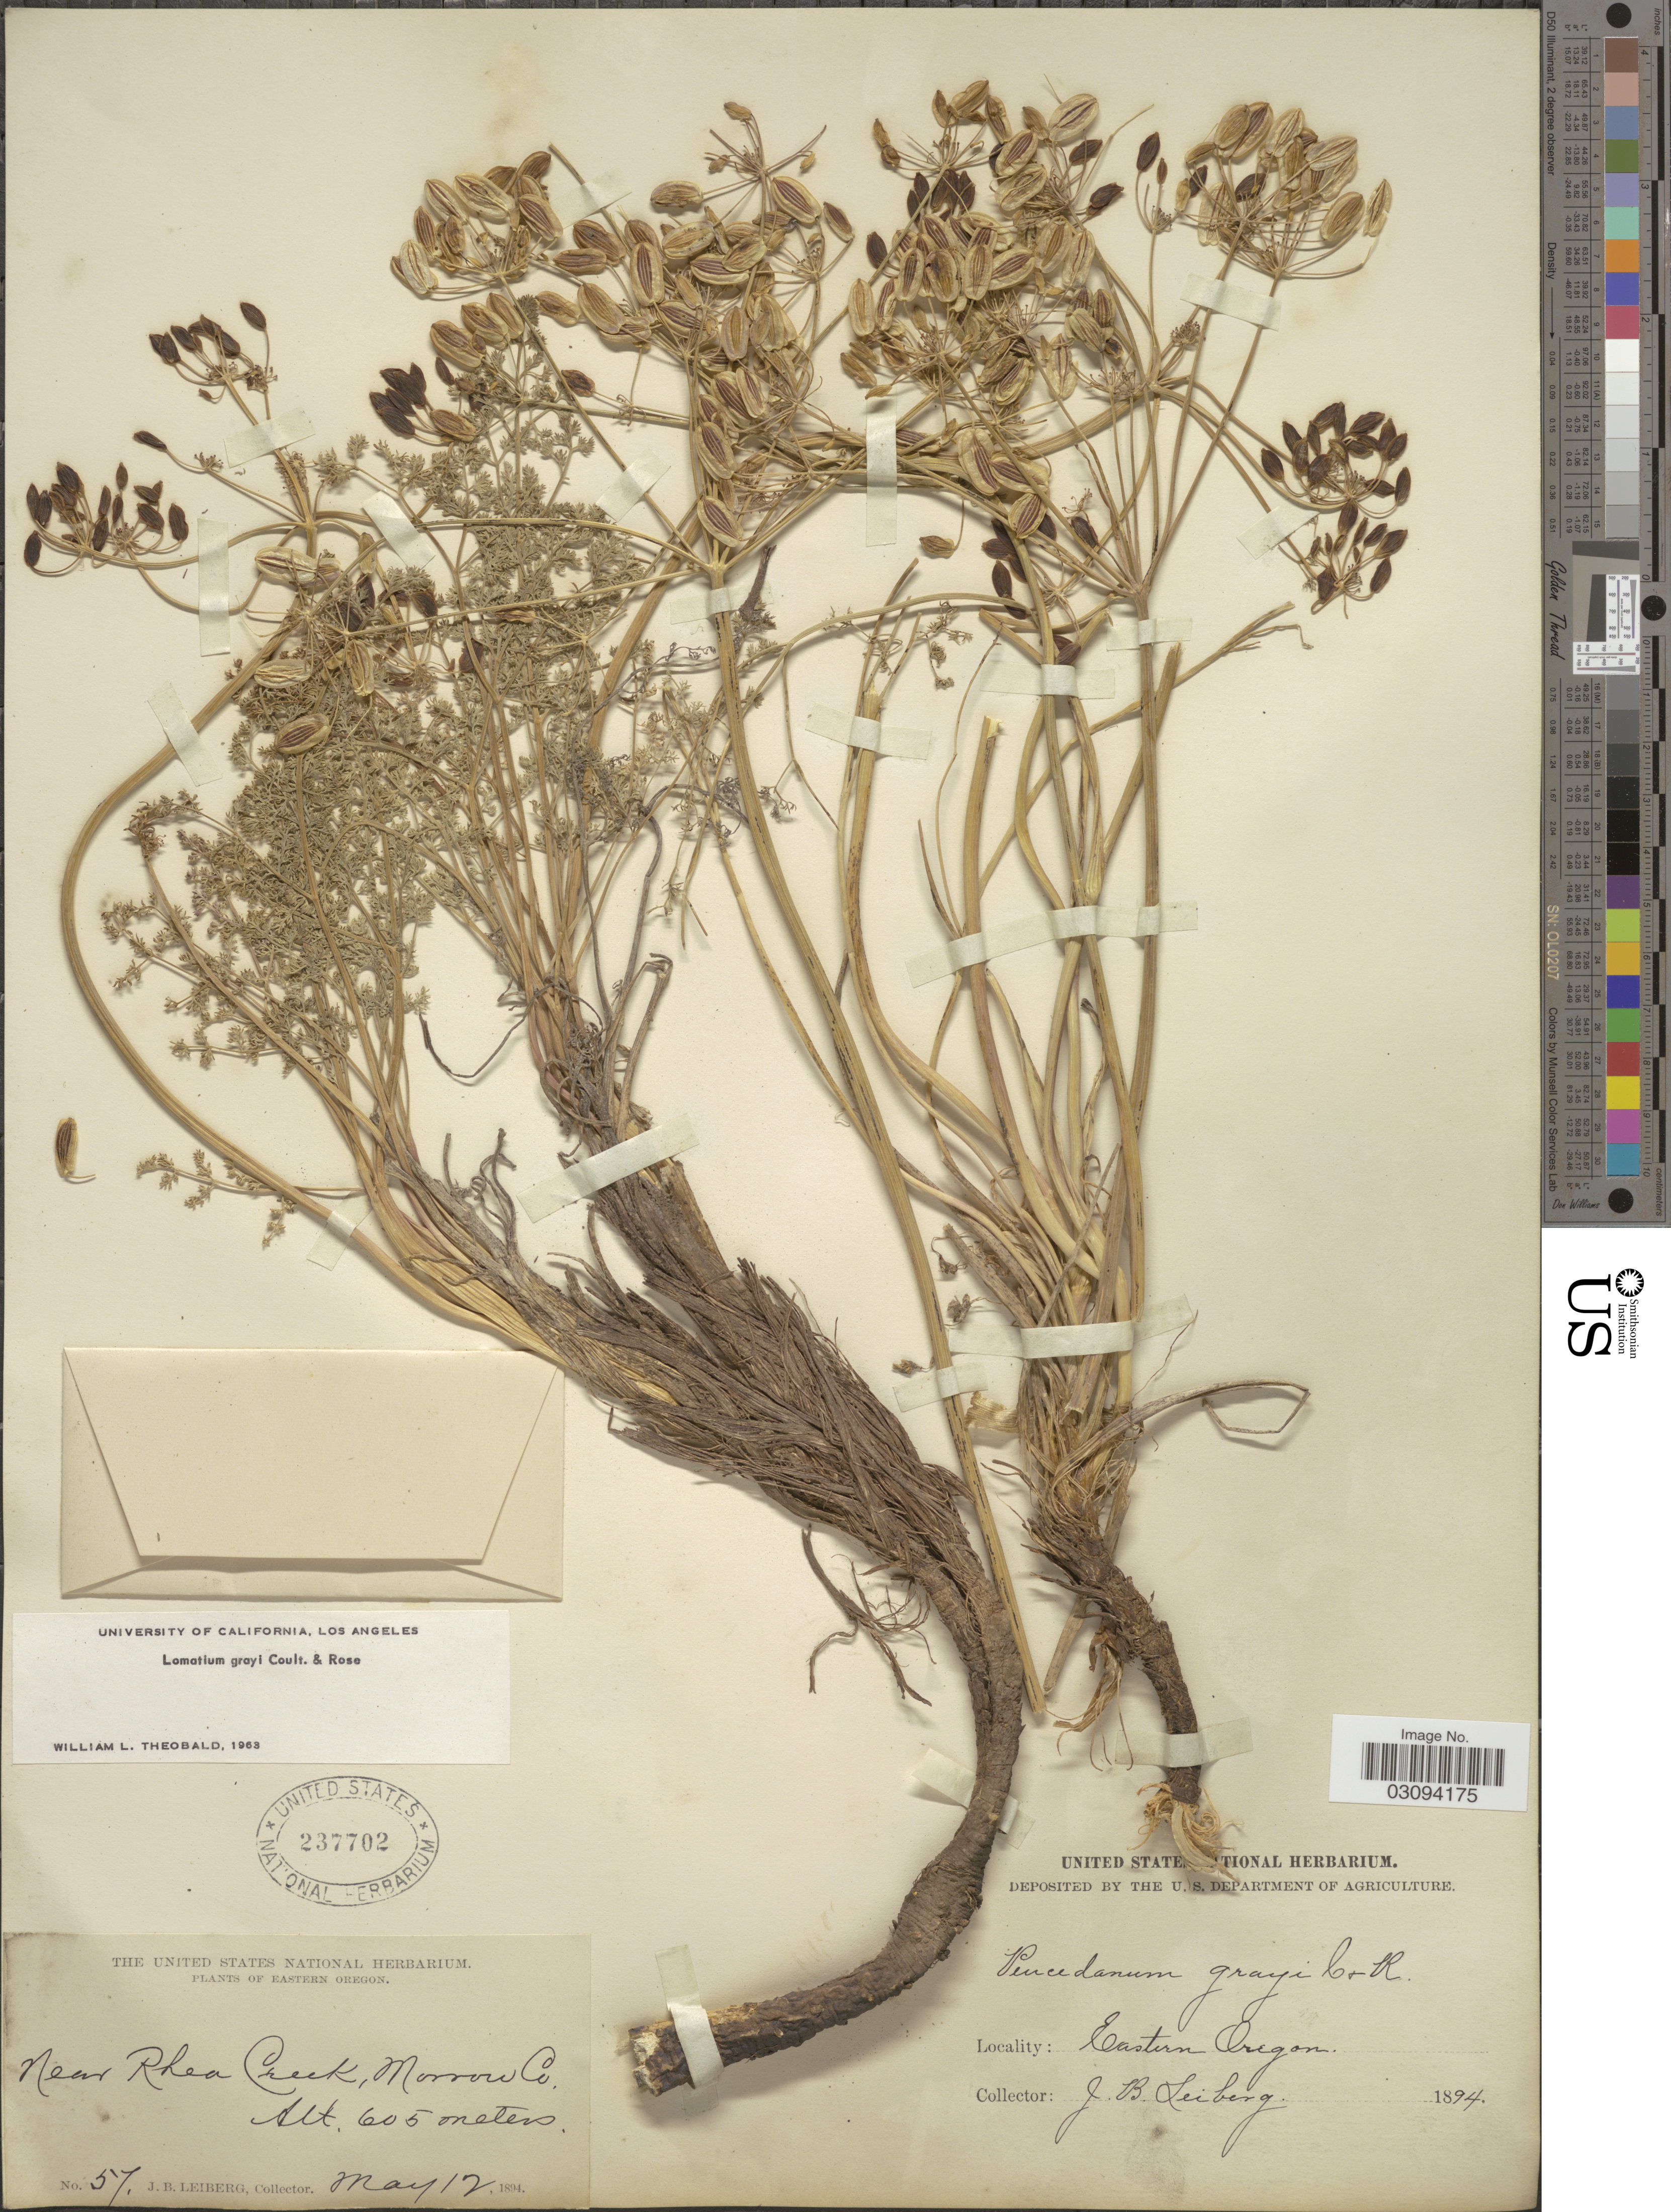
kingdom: Plantae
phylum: Tracheophyta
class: Magnoliopsida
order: Apiales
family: Apiaceae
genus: Lomatium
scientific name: Lomatium grayi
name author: (J.M. Coult. & Rose) J.M. Coult. & Rose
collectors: J. B. Leiberg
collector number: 57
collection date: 1894-05-12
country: United States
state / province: Oregon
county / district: Morrow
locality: Eastern Oregon. Near Rhea Creek, Morrow Co.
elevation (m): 605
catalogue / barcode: US 237702